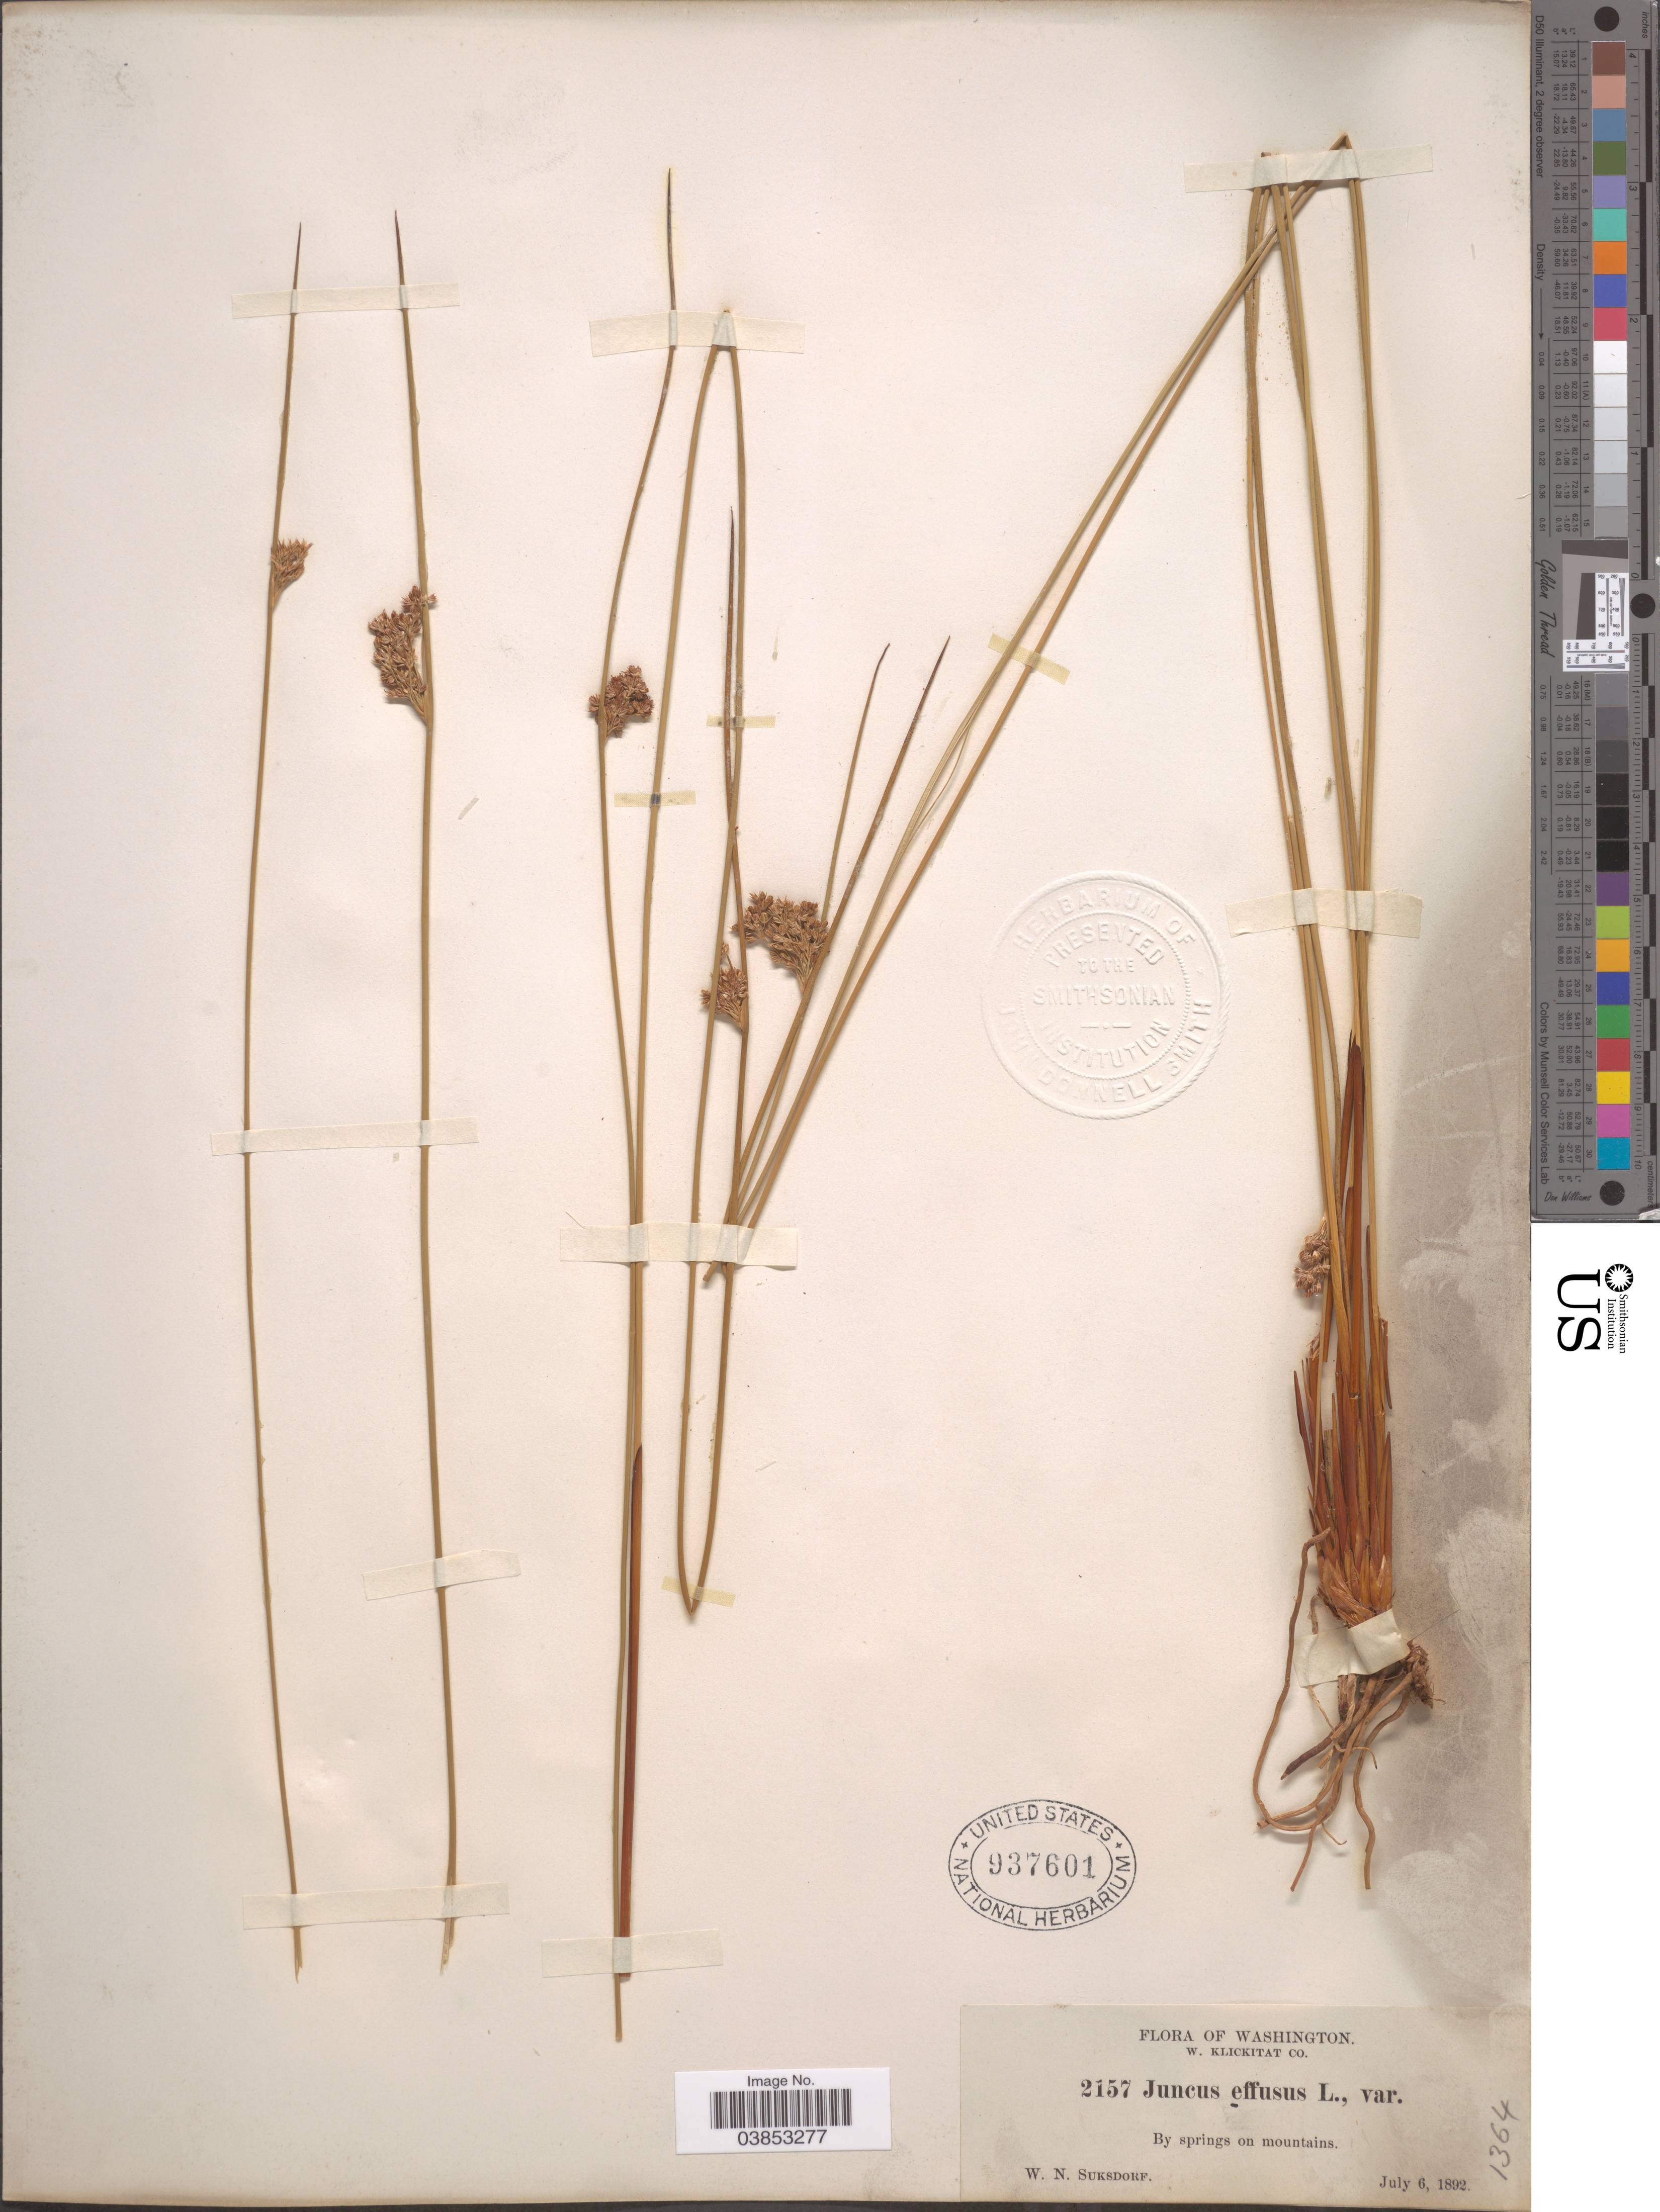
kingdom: Plantae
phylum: Tracheophyta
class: Liliopsida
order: Poales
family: Juncaceae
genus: Juncus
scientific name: Juncus effusus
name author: L.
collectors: W. N. Suksdorf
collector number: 2157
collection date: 1892-07-06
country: United States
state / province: Washington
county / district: Klickitat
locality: W. Klickitat Co.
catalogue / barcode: US 937601